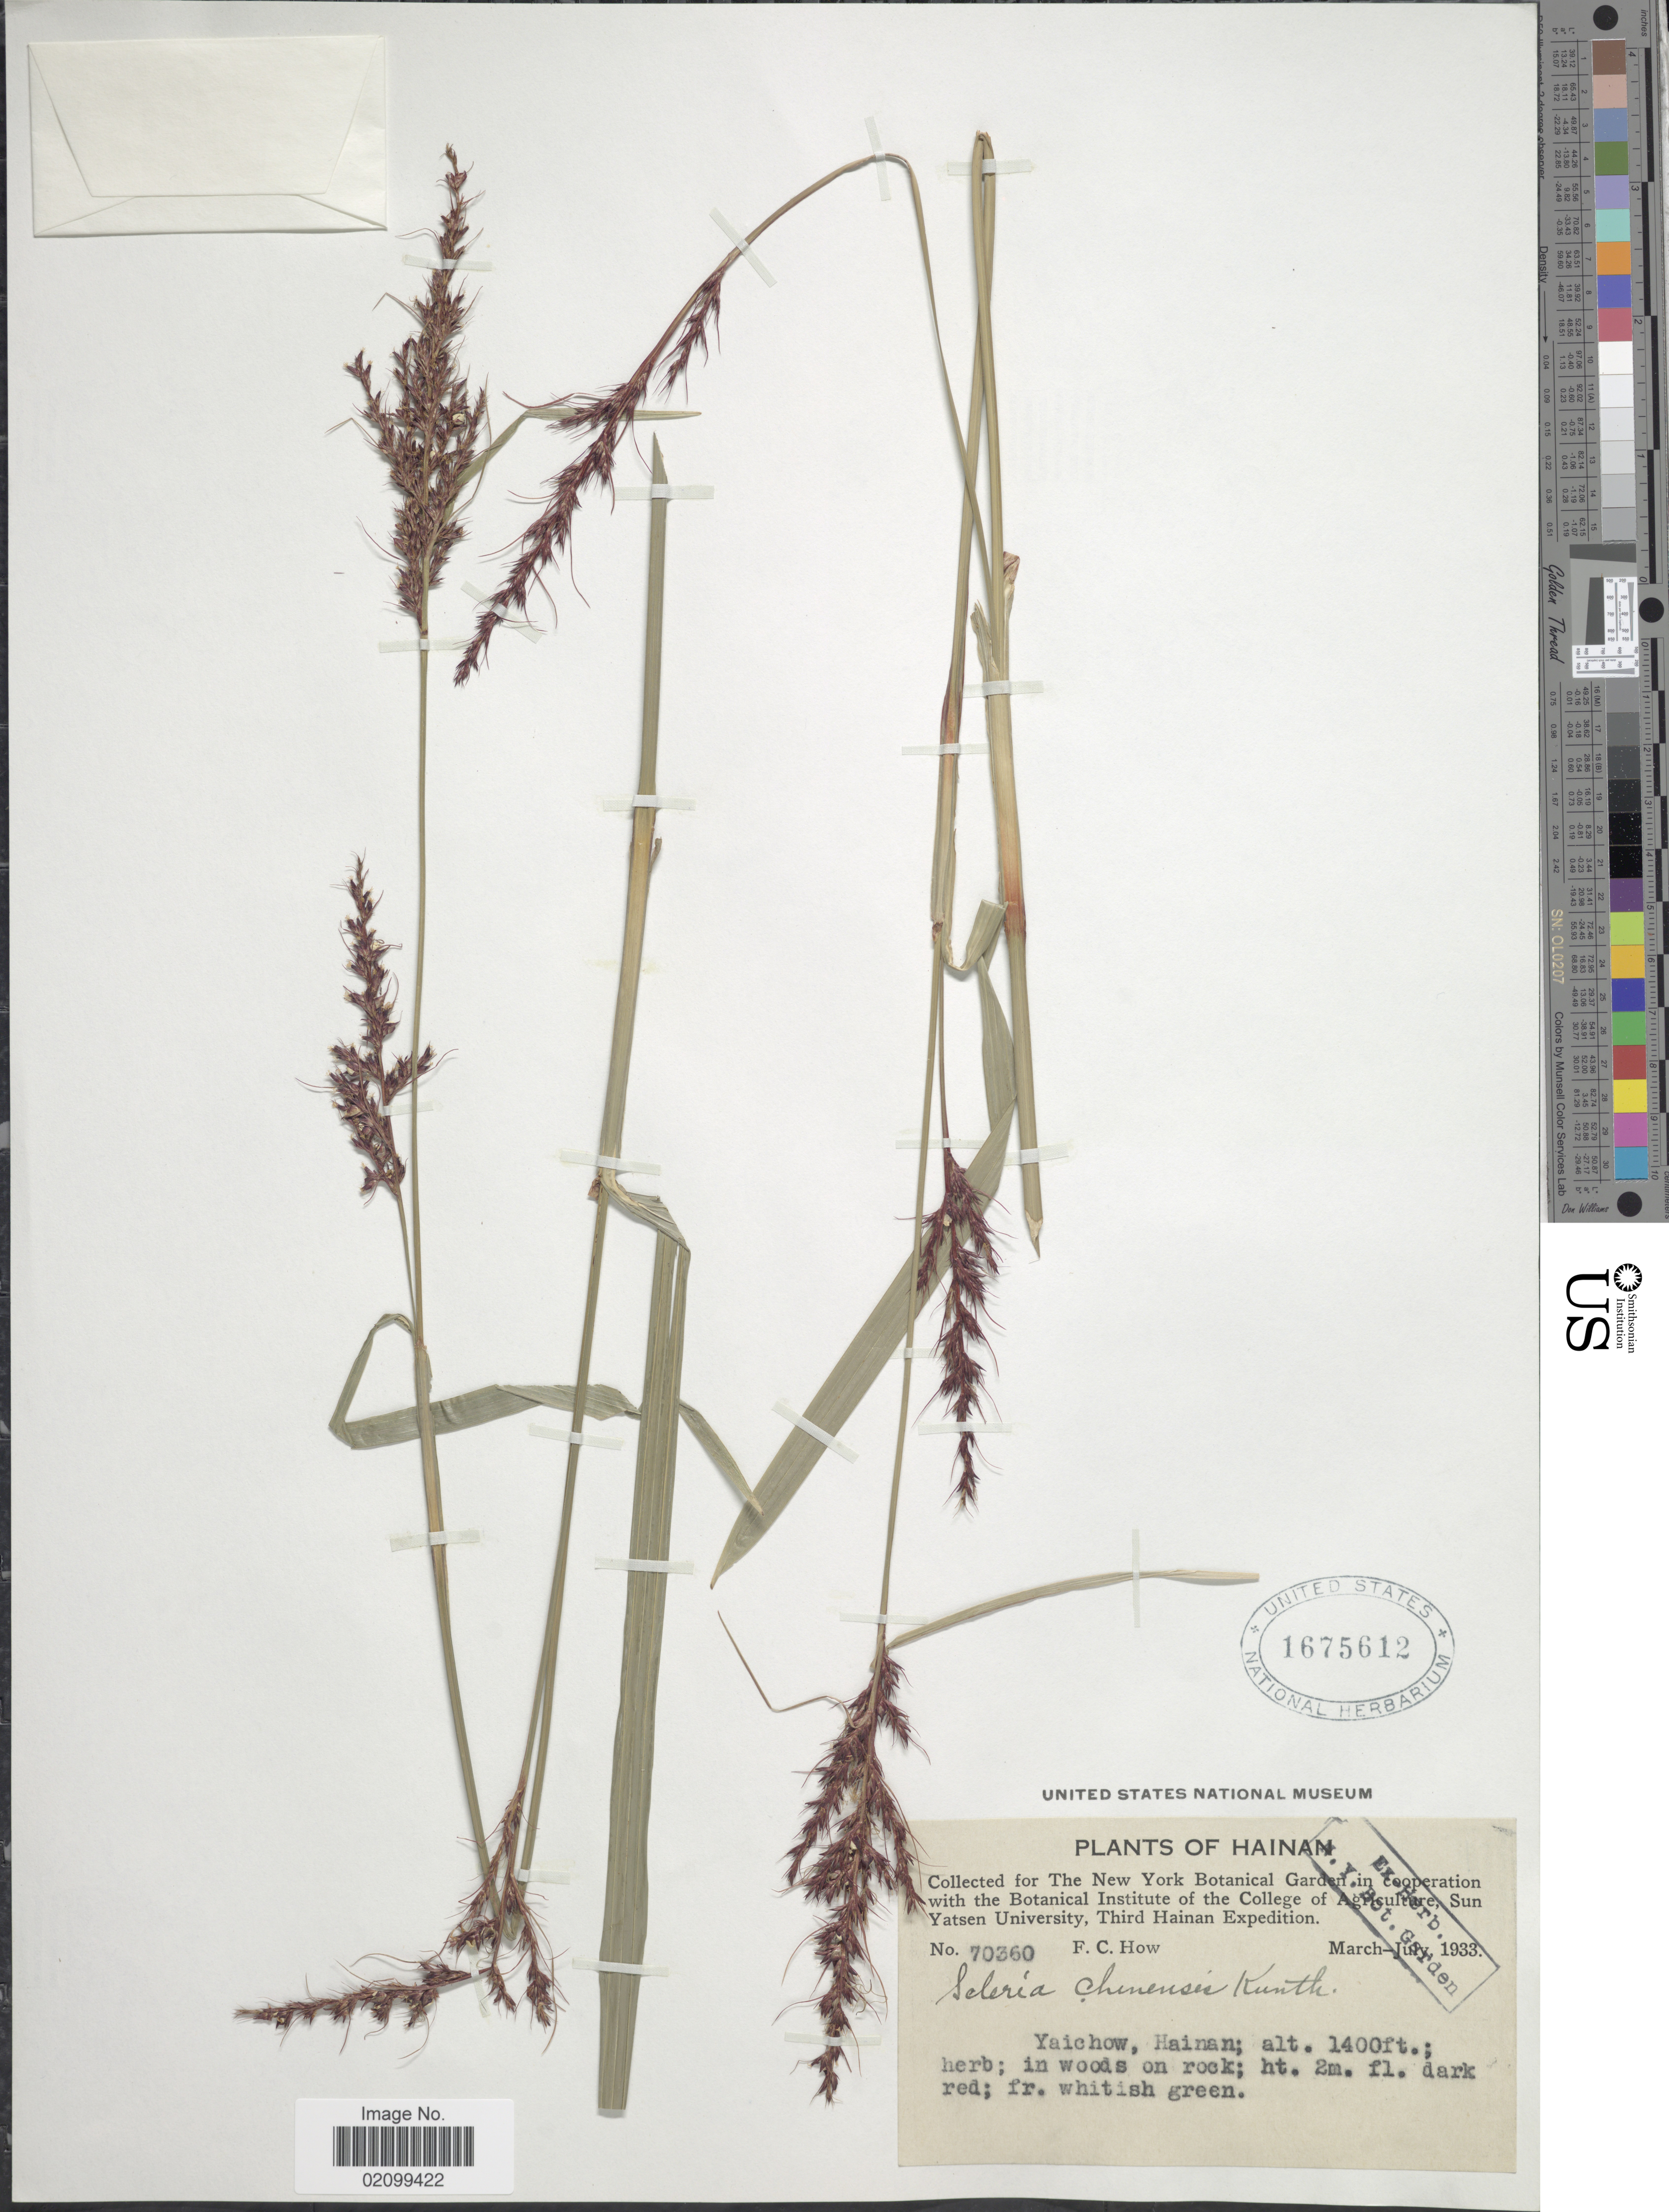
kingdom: Plantae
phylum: Tracheophyta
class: Liliopsida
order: Poales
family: Cyperaceae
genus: Scleria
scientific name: Scleria ciliaris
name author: Nees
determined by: Strong, Mark T., (BOT), Smithsonian Institution - National Museum of Natural History (UNITED STATES)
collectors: F. C. How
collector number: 70360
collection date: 1933-03/1933-07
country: China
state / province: Hainan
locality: Yaichow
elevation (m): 427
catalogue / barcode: US 1675612